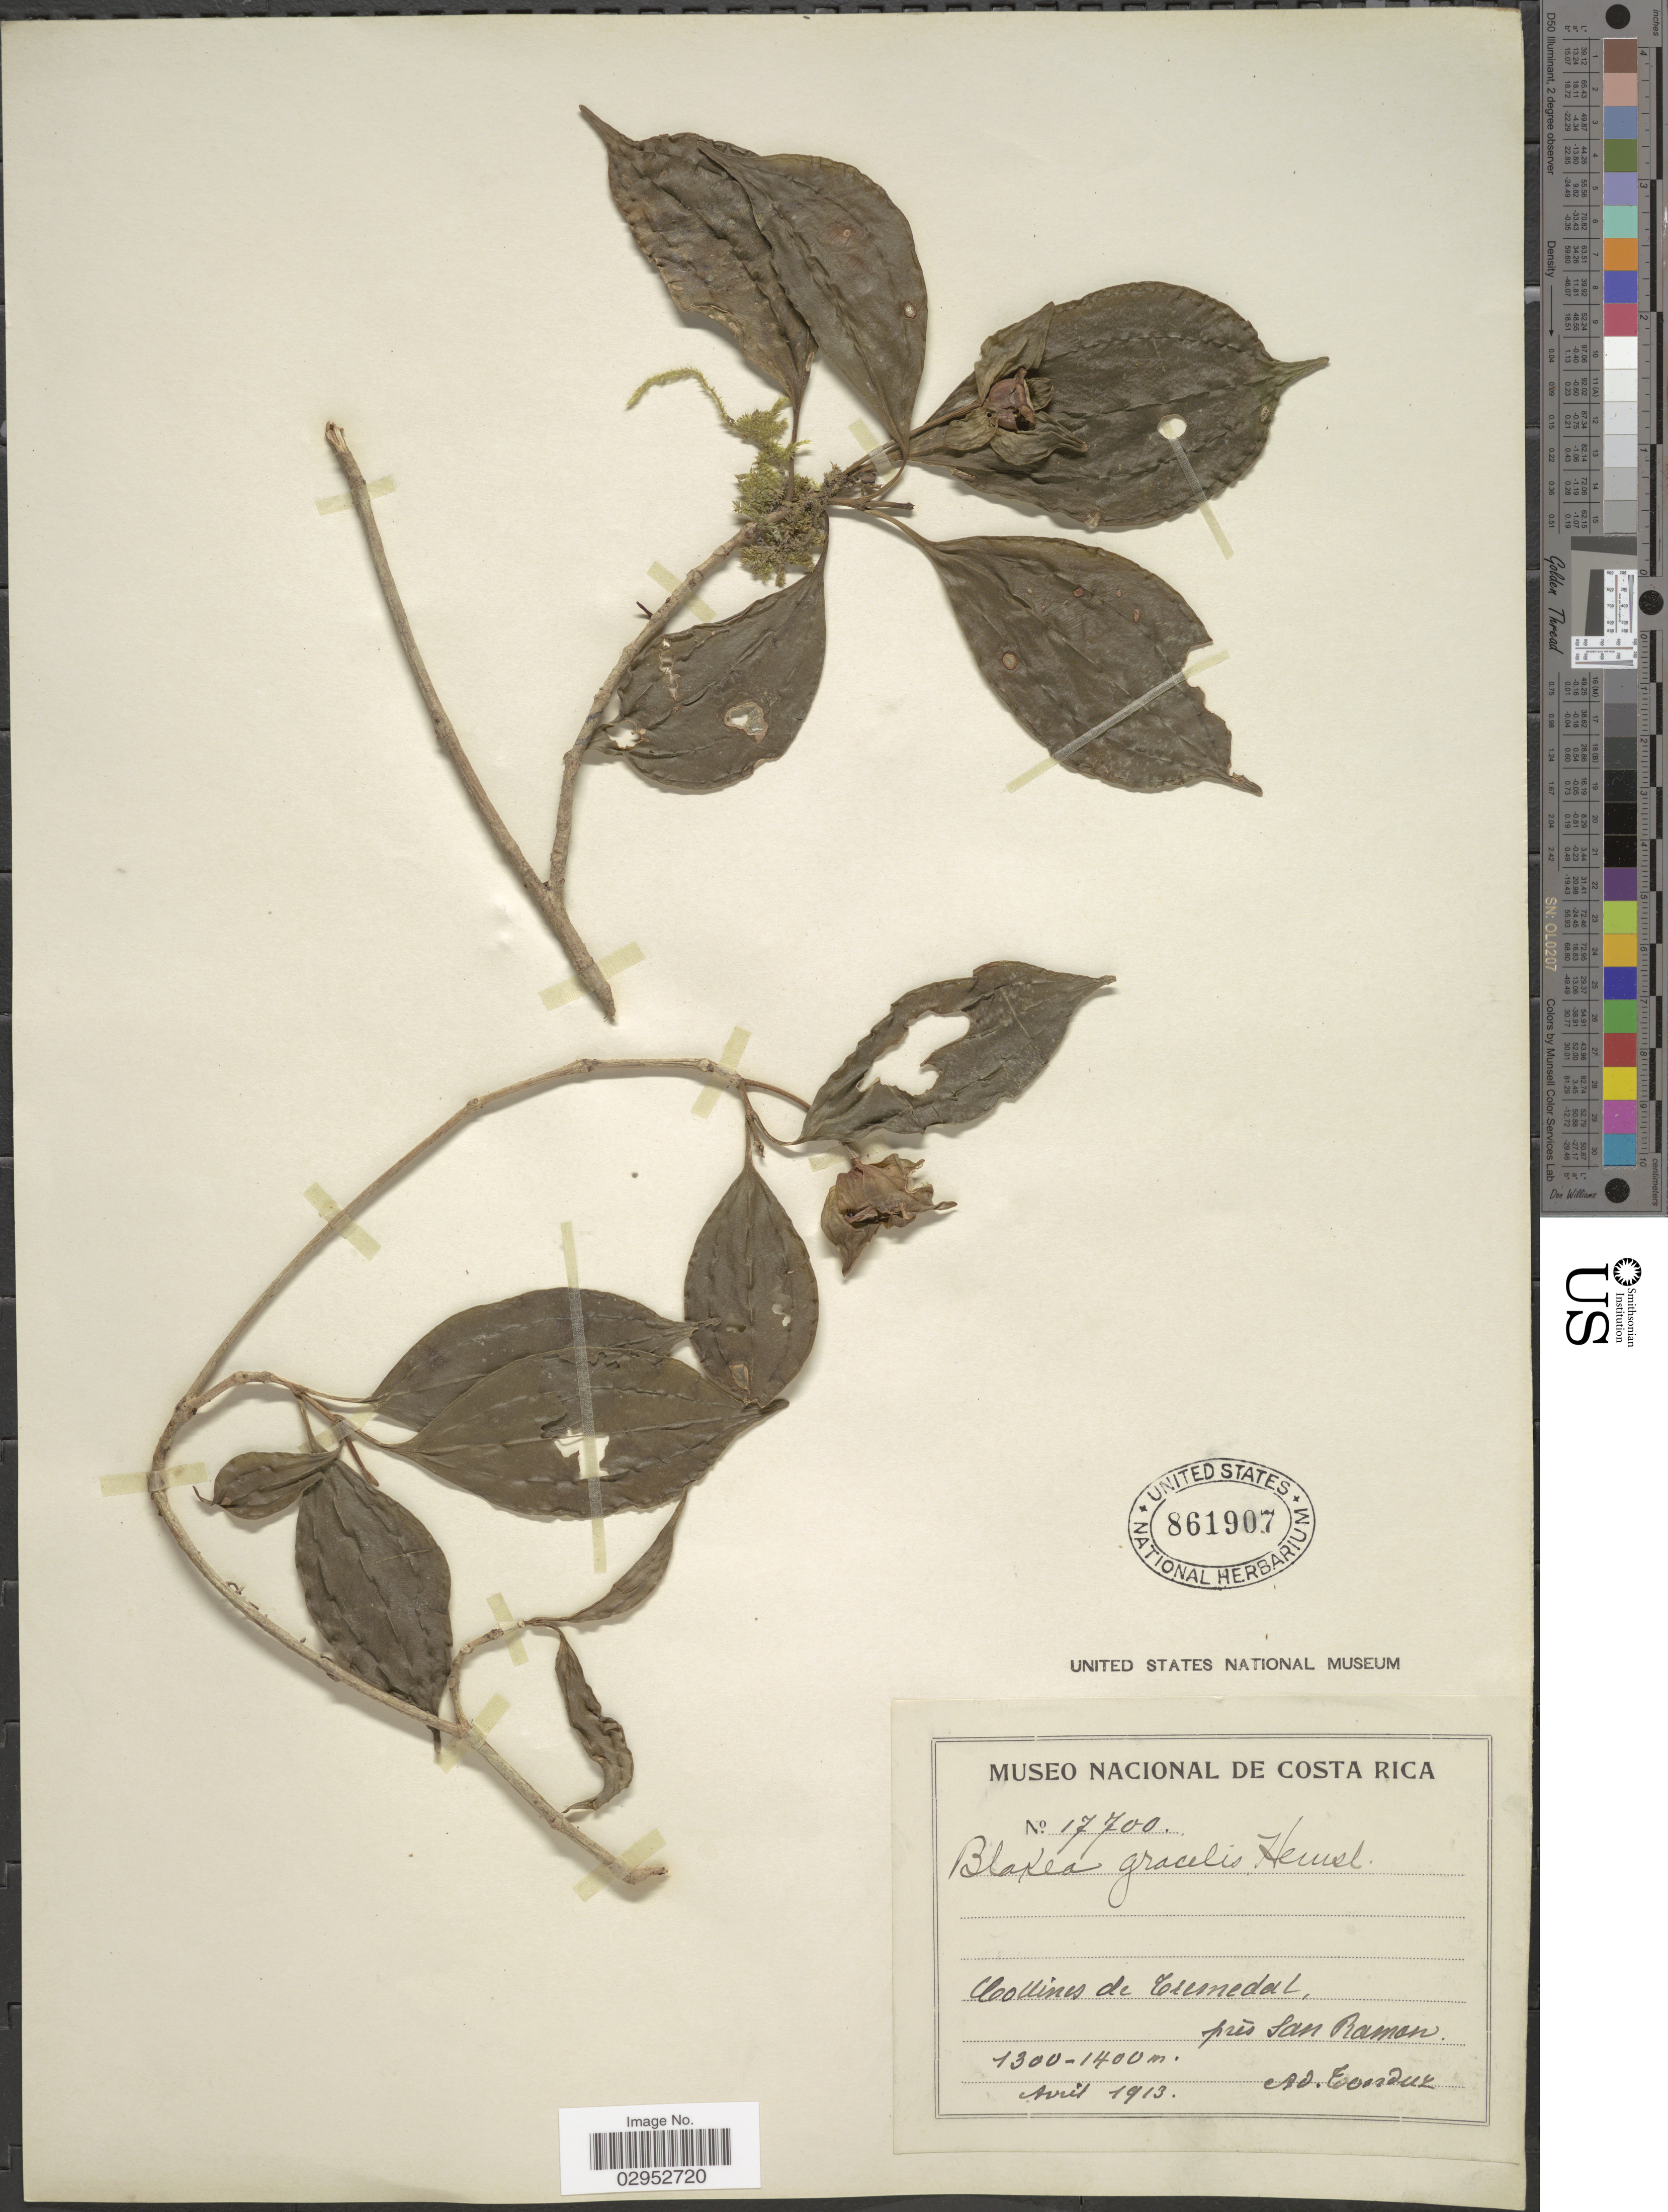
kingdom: Plantae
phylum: Tracheophyta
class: Magnoliopsida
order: Myrtales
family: Melastomataceae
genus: Blakea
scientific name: Blakea gracilis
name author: Hemsl.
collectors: A. Tonduz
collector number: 17700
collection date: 1913-04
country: Costa Rica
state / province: Alajuela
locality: Collines de Tremedal, près San Ramon.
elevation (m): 1300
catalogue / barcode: US 861907